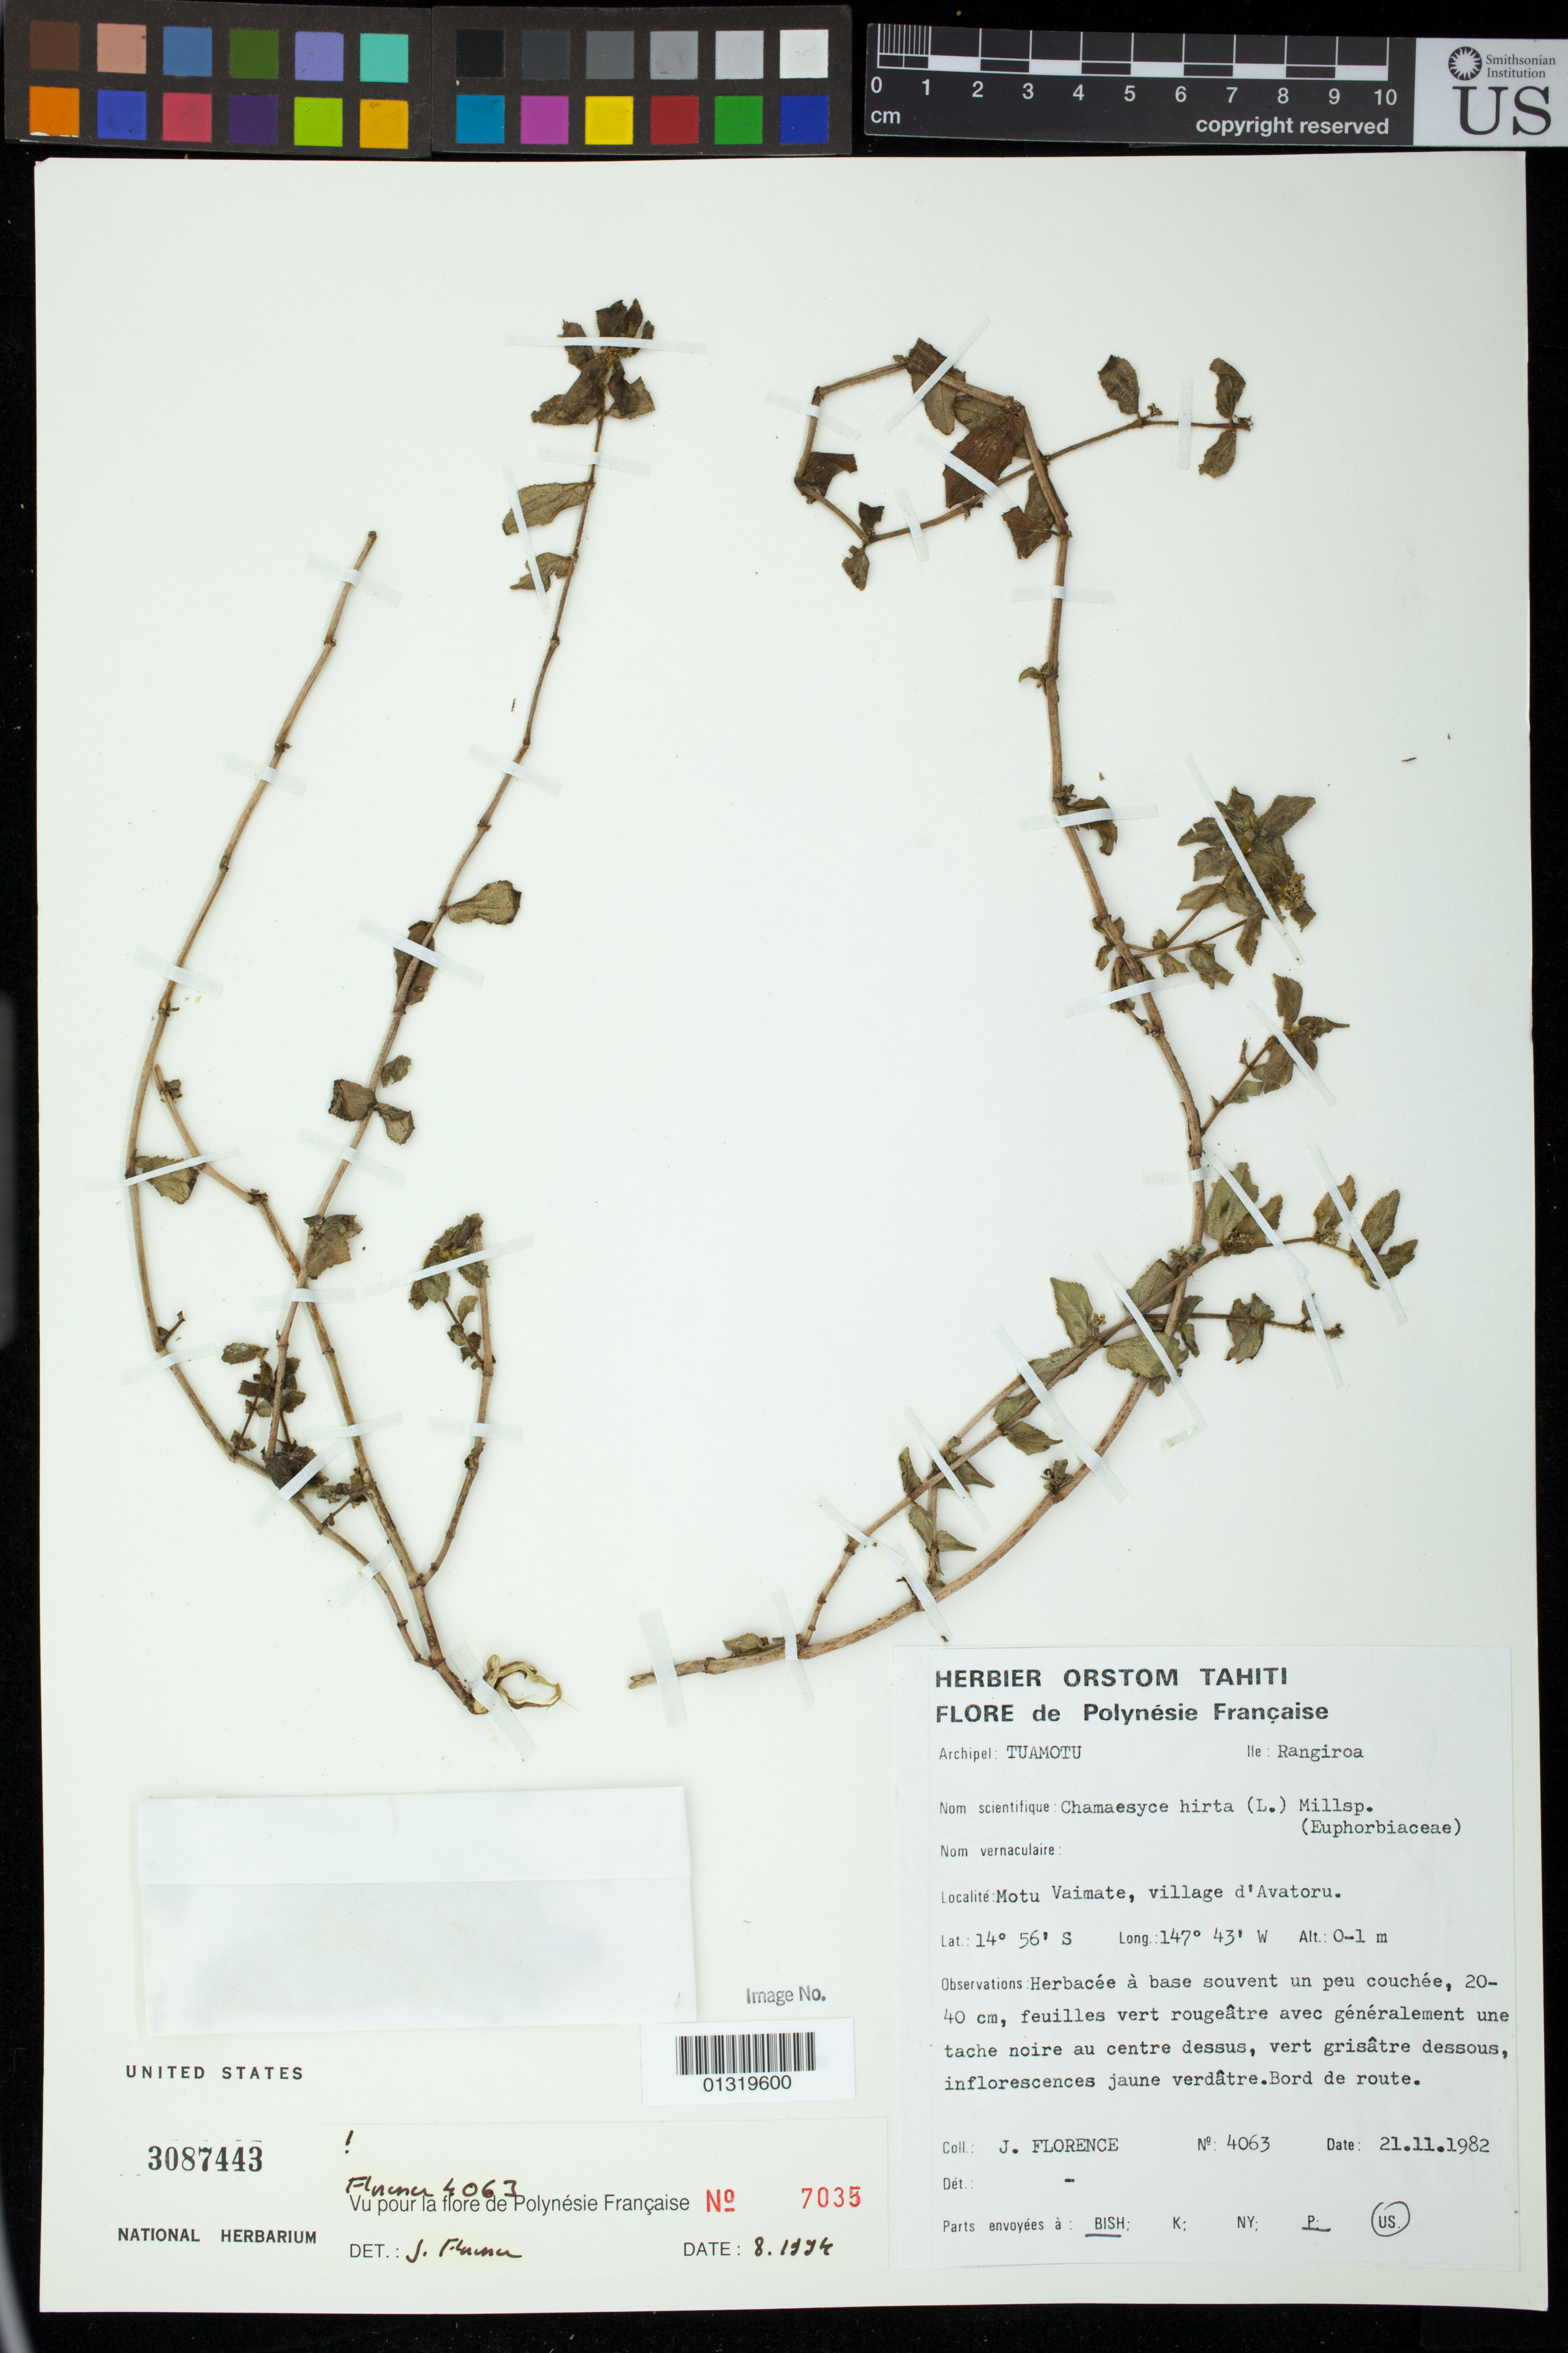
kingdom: Plantae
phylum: Tracheophyta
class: Magnoliopsida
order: Malpighiales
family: Euphorbiaceae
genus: Euphorbia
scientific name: Euphorbia hirta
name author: L.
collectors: J. Florence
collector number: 4063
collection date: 1982-11-21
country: French Polynesia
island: Rangiroa [Deans] Atoll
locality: Tuamotu; Rangiroa; Motu Vaimate, vllage d'Avatoru.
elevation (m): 0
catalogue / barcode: US 3087443